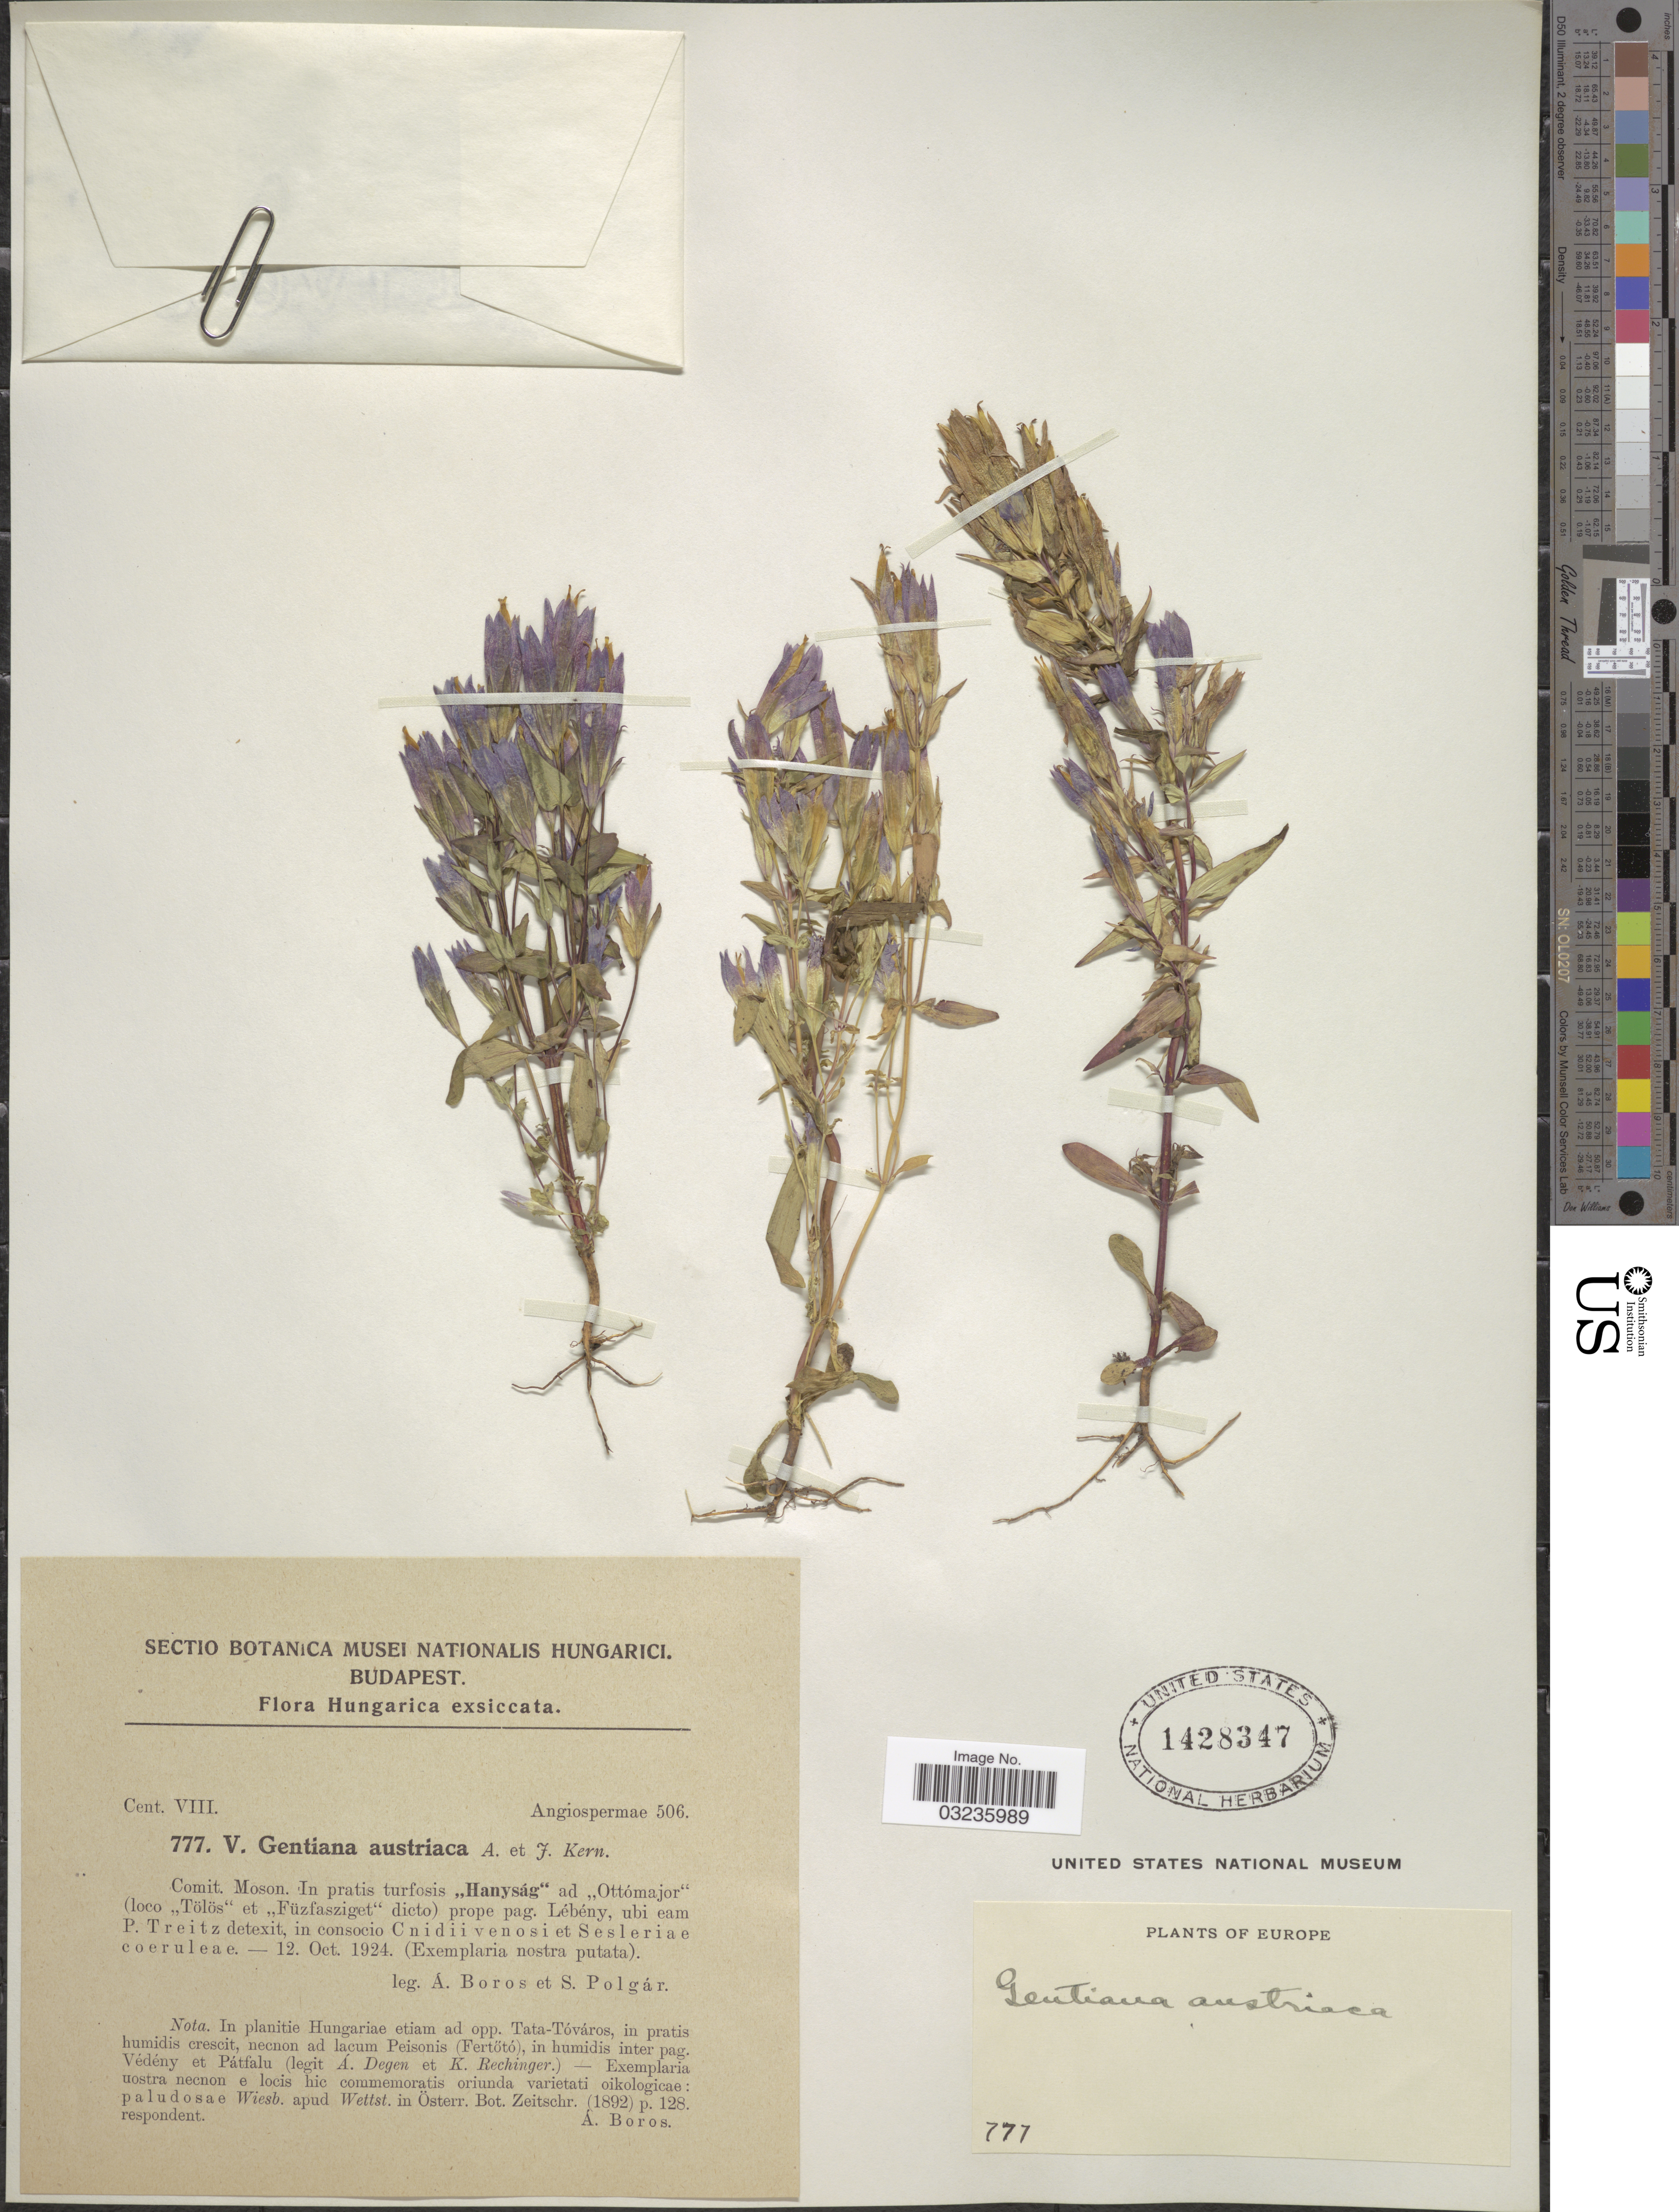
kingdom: Plantae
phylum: Tracheophyta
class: Magnoliopsida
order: Gentianales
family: Gentianaceae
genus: Gentiana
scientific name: Gentiana austriaca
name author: A. Kern. & Jos. Kern.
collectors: Á. Boros & S. Polgar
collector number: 777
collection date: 1924-10-12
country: Hungary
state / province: Győr-Moson-Sopron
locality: Comit. Moson. In pratis turfosis "Hanyság" ad "Ottómajor" (loco Tölös et "Füzfasziget" dicto) prope pag. Lébény.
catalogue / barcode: US 1428347